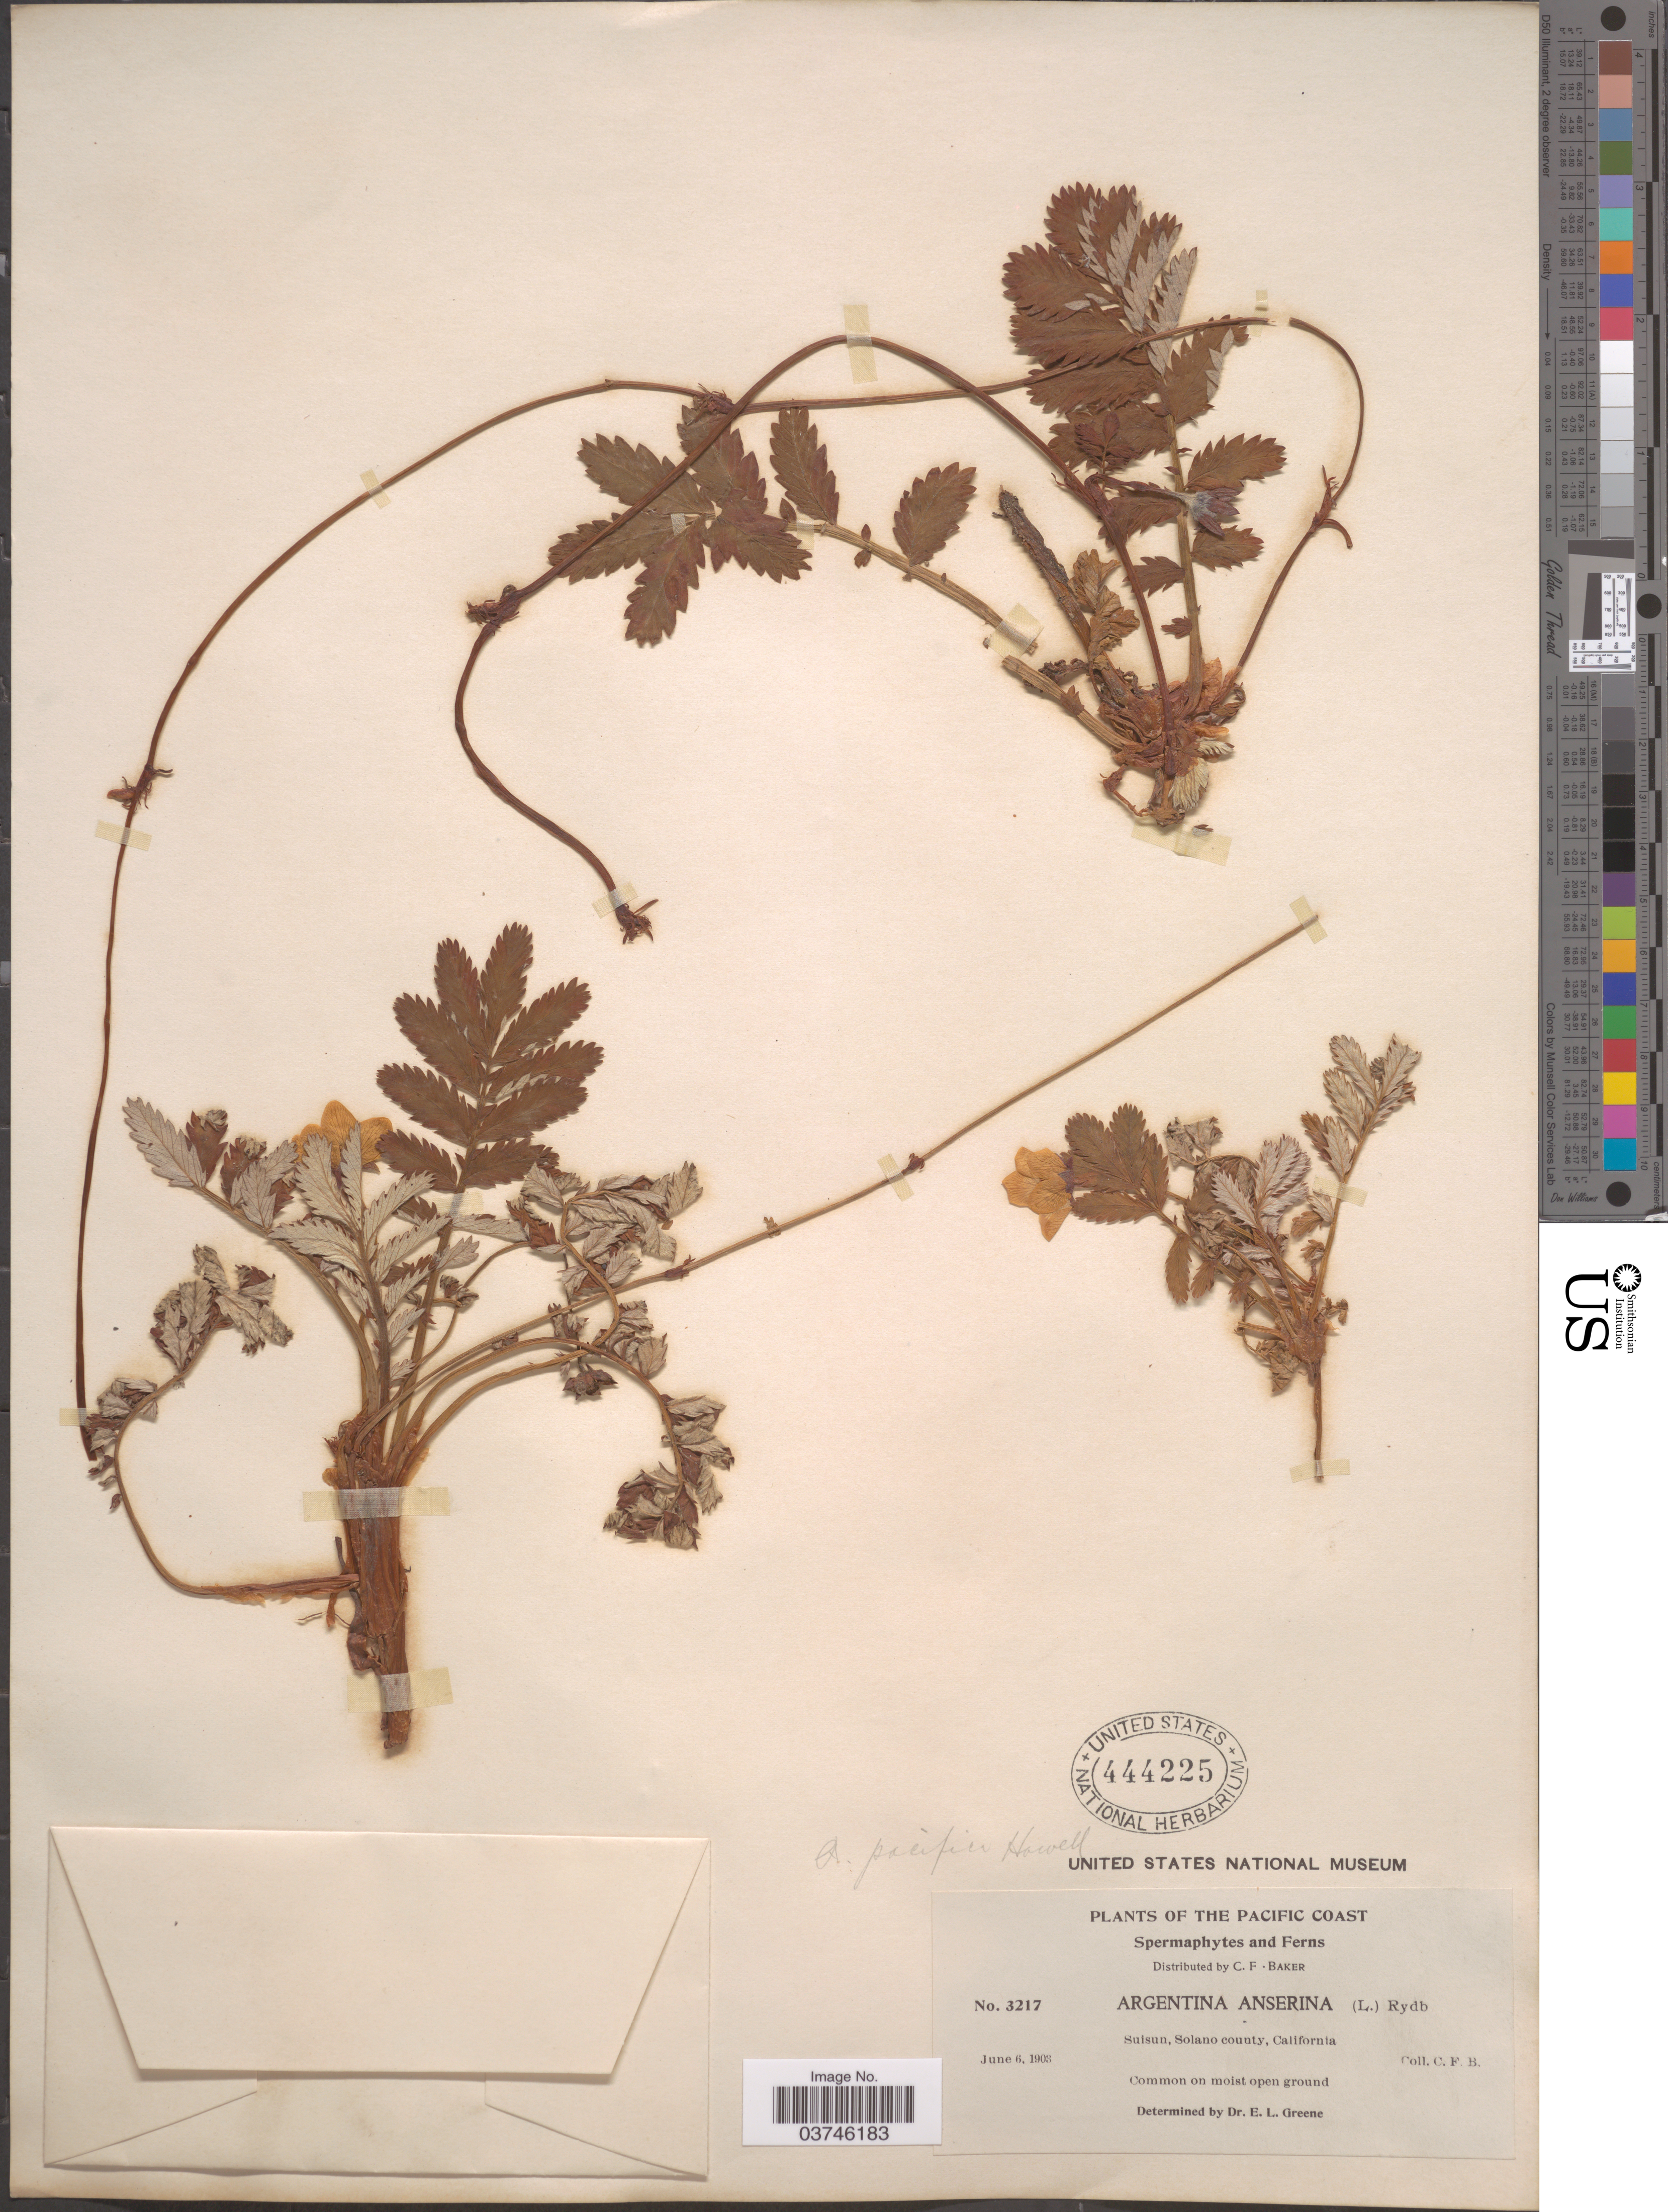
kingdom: Plantae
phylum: Tracheophyta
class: Magnoliopsida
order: Rosales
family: Rosaceae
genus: Argentina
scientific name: Argentina pacifica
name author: (Howell) Rydb.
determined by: Strong, Mark T., (BOT), Smithsonian Institution - National Museum of Natural History (UNITED STATES)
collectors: C. F. Baker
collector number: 3217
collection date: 1903-06-06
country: United States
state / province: California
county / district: Solano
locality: Pacific Coast. Suisun, Solano county.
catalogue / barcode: US 444225